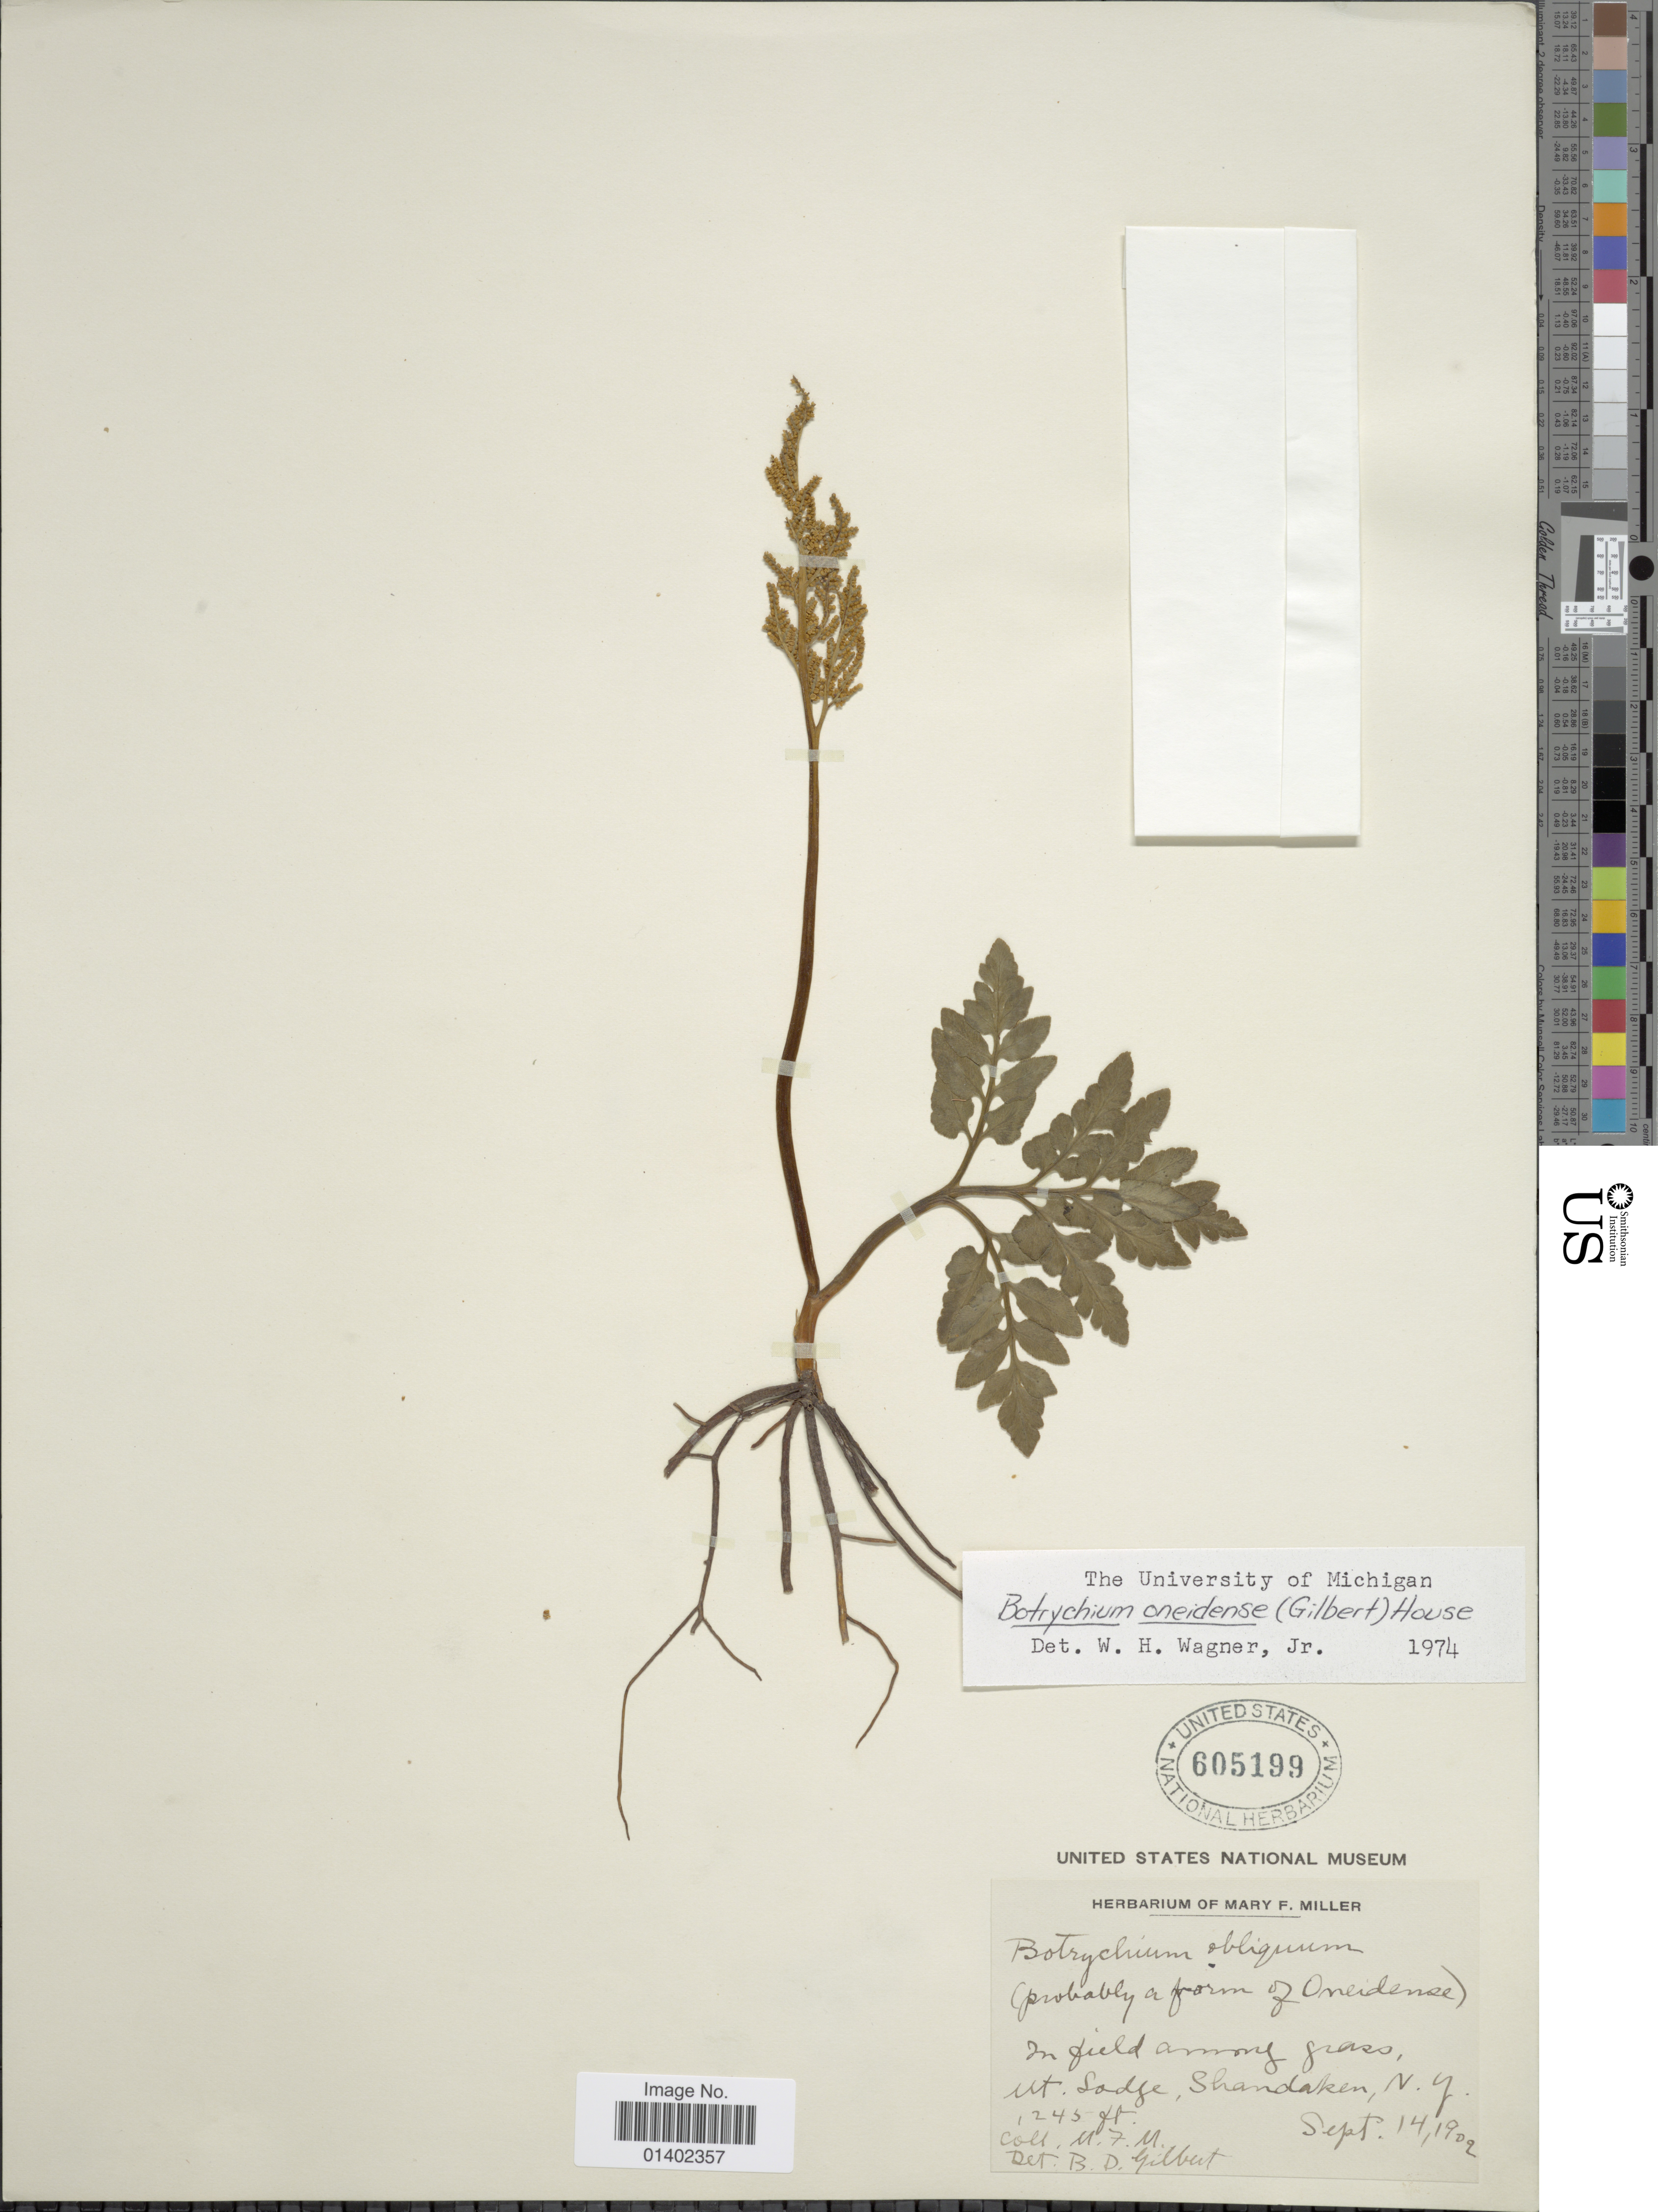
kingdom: Plantae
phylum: Tracheophyta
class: Polypodiopsida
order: Ophioglossales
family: Ophioglossaceae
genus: Botrychium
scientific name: Botrychium oneidense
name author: (Gilbert) House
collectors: M. F. Miller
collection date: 1902-09-14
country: United States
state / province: New York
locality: Mt Lodge, Shandaken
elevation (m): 379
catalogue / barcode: US 605199